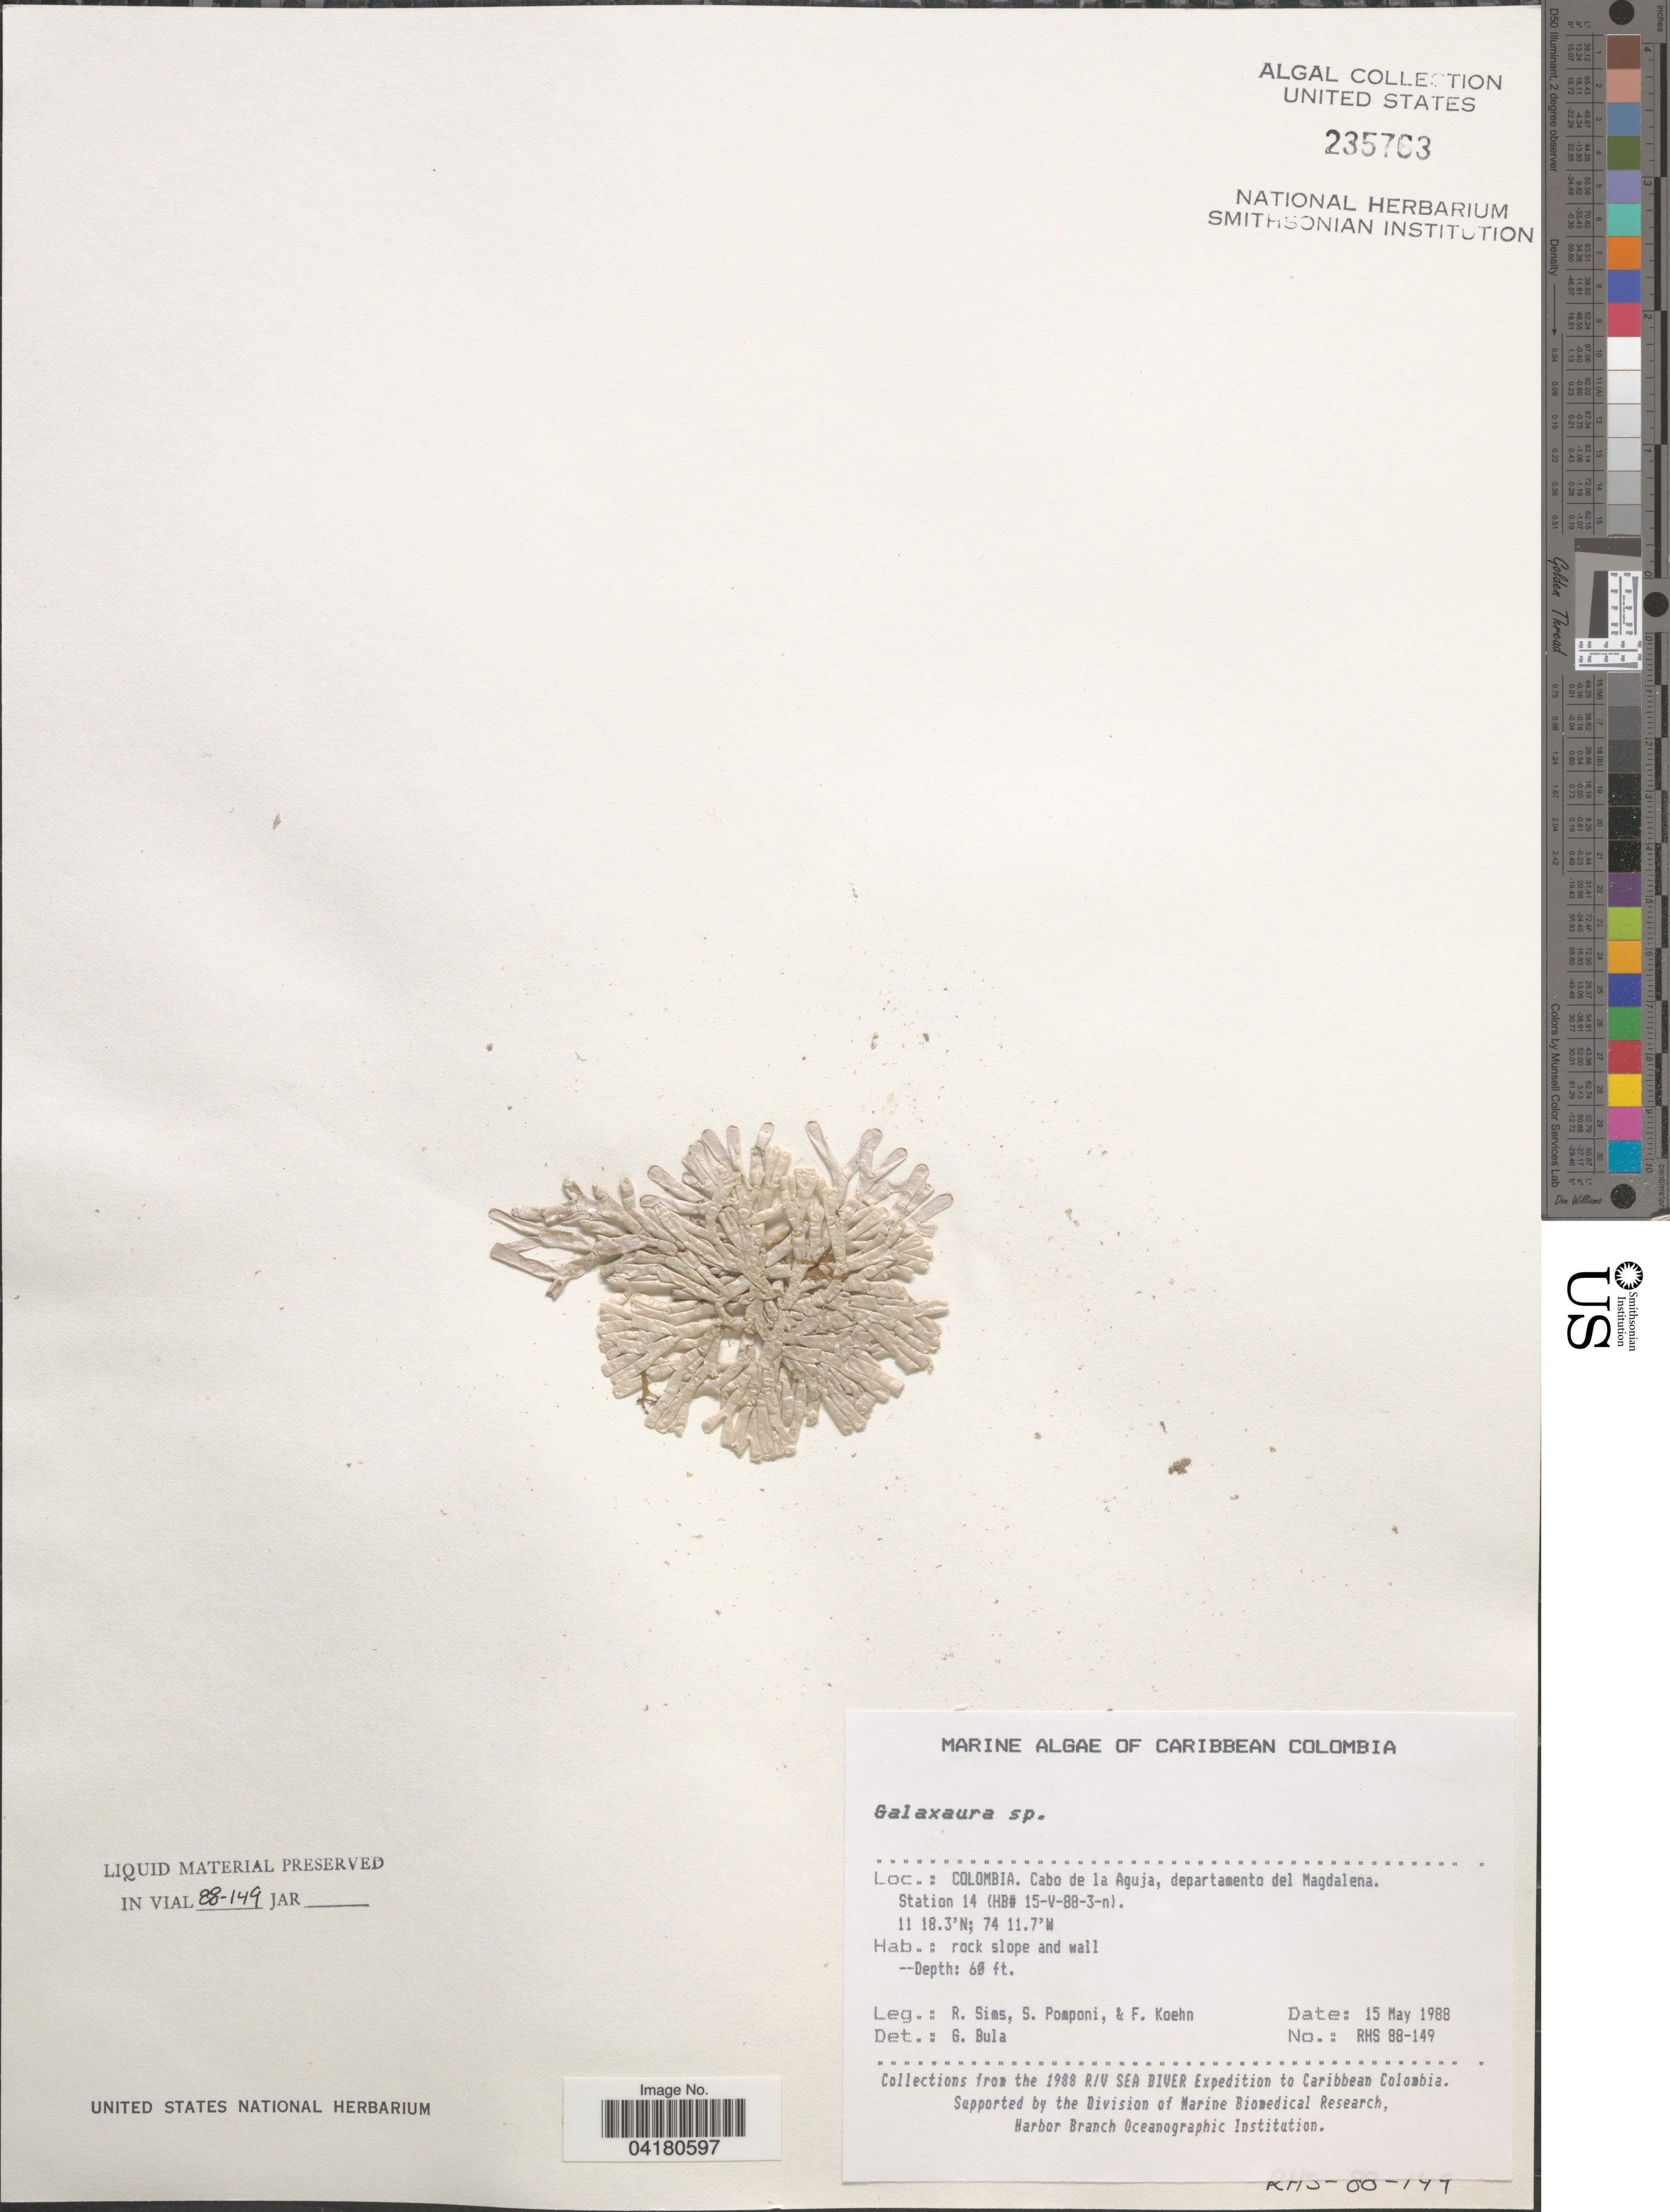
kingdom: Plantae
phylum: Rhodophyta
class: Florideophyceae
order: Nemaliales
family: Galaxauraceae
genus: Galaxaura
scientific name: Galaxaura sp.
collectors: R. H. Sims, S. Pomponi & F. Koehn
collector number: RHS88-149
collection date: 1988-05-15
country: Colombia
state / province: Magdalena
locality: Caribbean Colombia. Cabo de la Aguja, departamento del Magdalena. Station 14 (HB# 15-V-88-3-n). The 1988 R/V Sea Diver Expedition to Caribbean Colombia.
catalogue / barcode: US 235763